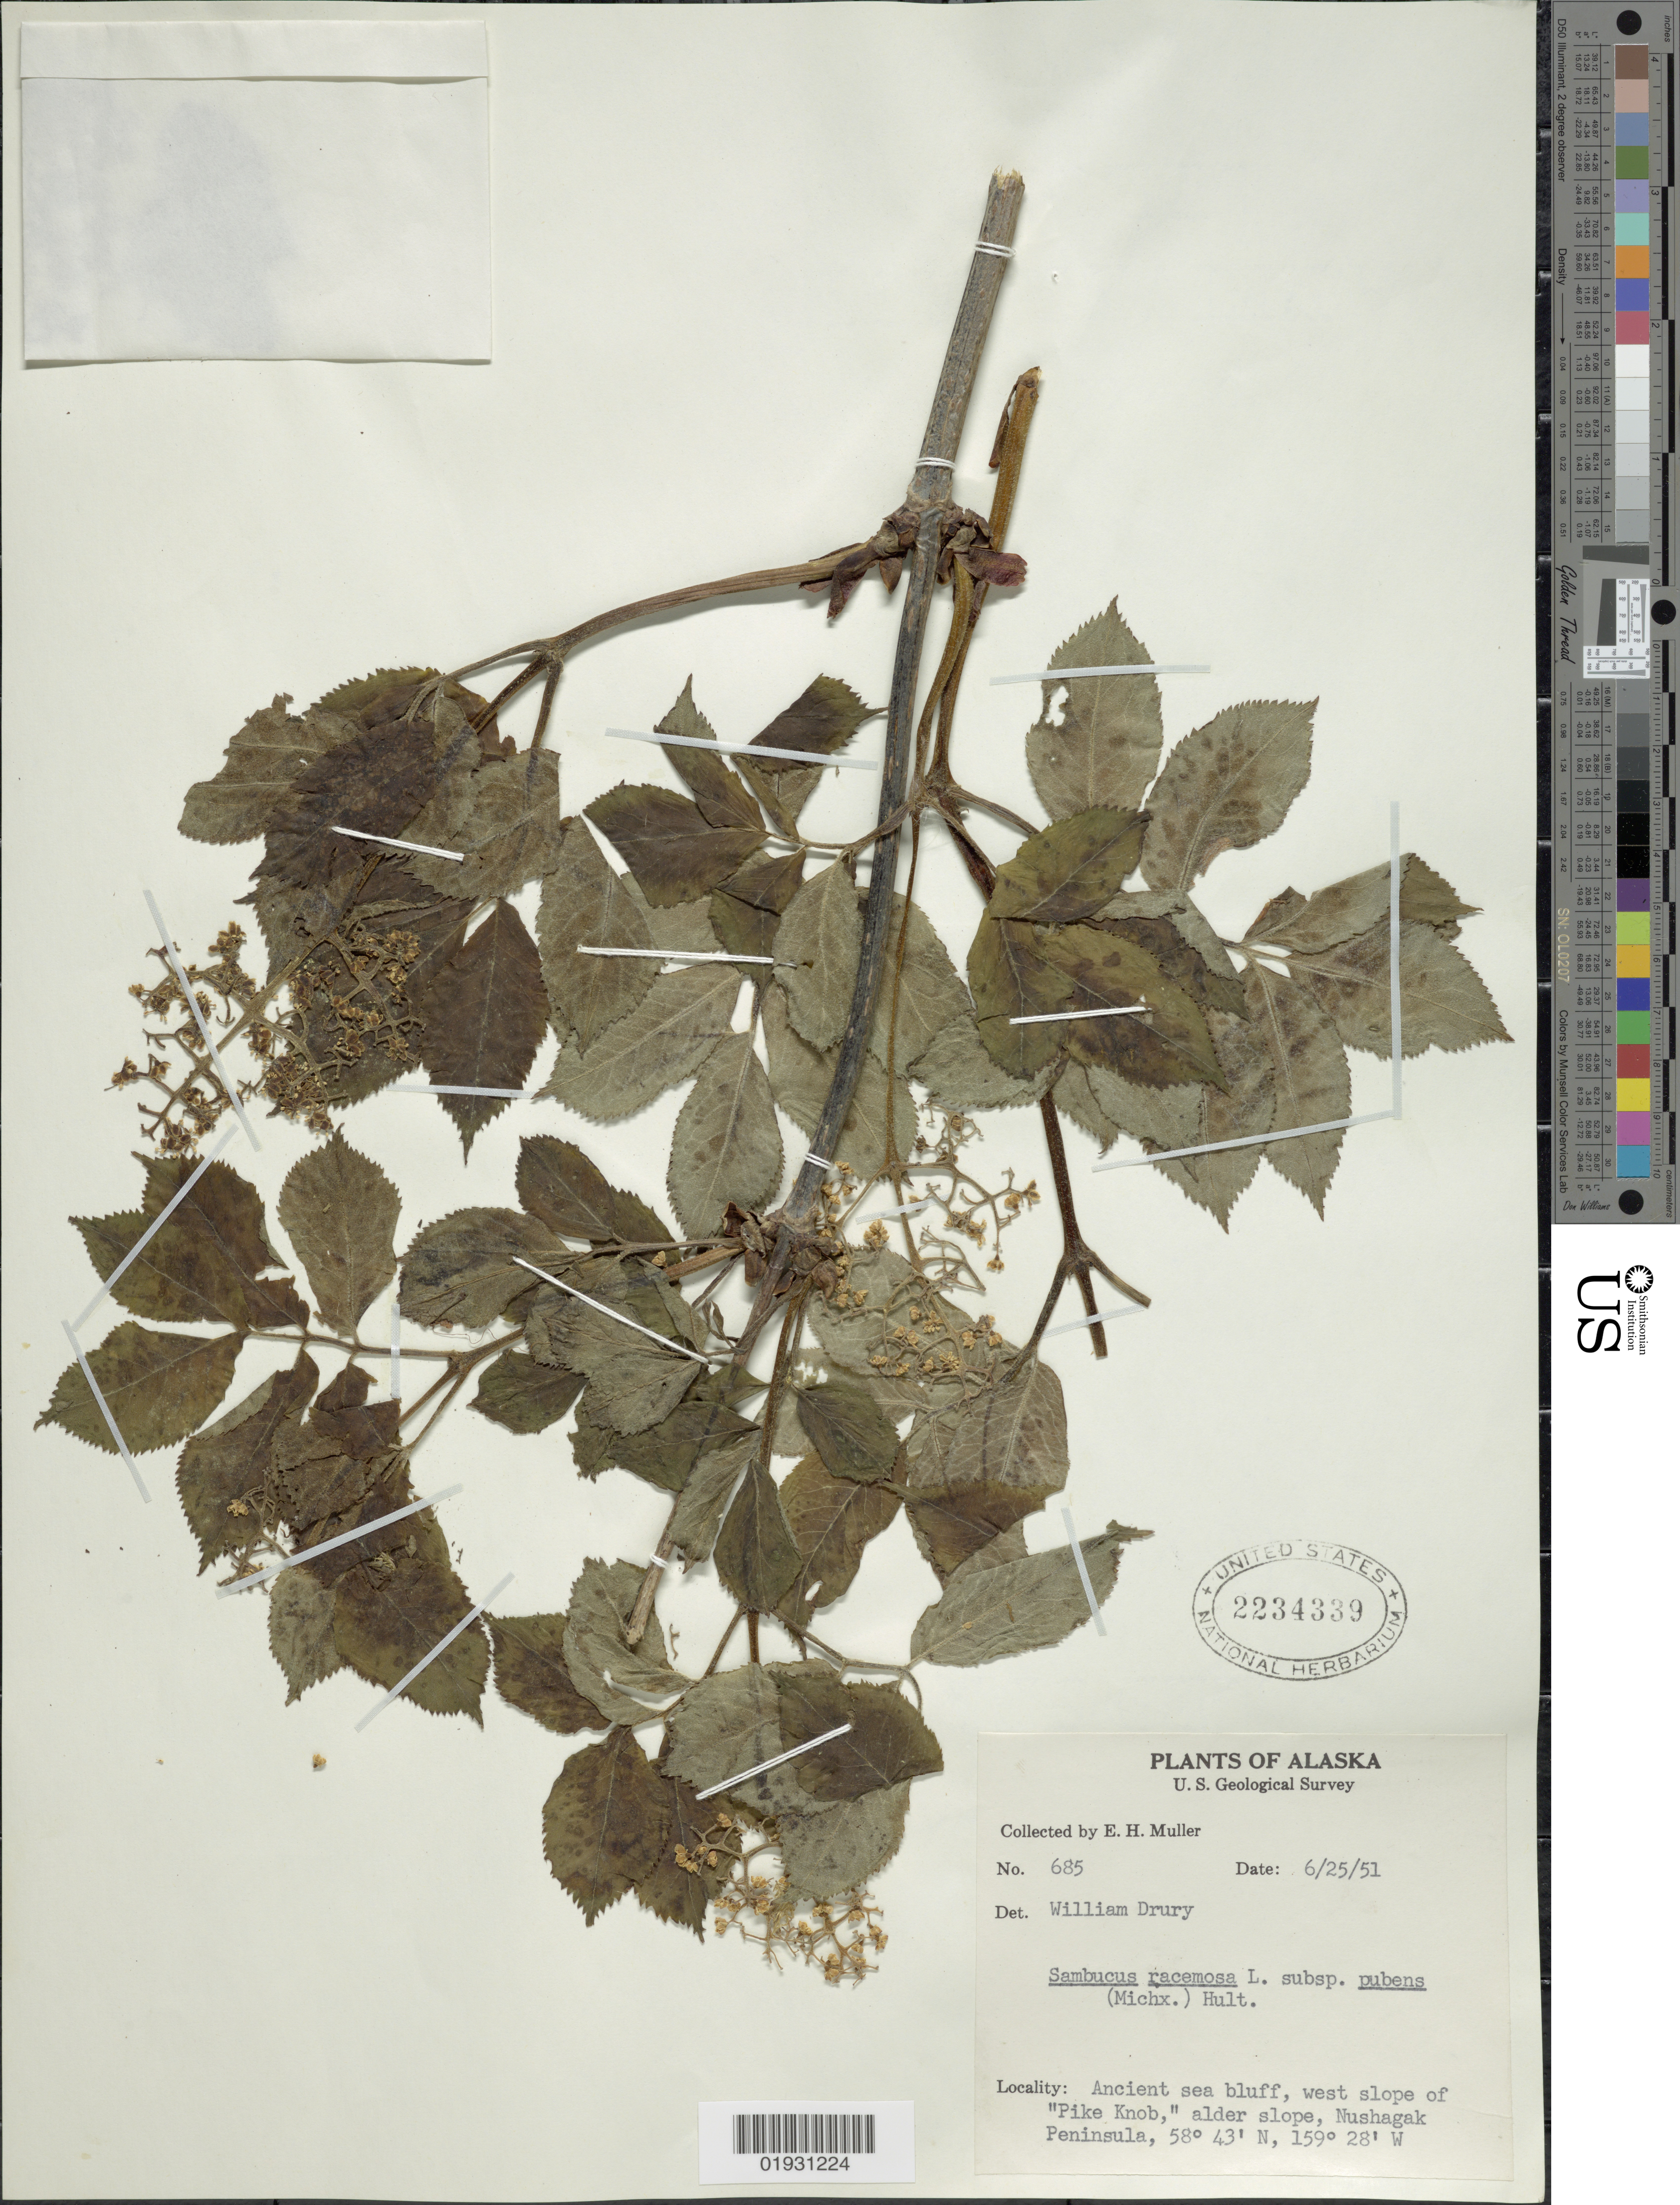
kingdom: Plantae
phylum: Tracheophyta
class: Magnoliopsida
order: Dipsacales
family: Viburnaceae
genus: Sambucus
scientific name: Sambucus pubens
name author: Michx.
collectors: E. H. Muller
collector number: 685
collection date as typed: Transcribed d/m/y: 25/6/51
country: United States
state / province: Alaska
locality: Ancient sea bluff, west slope of "Pike Knob," alder slope, Nushagak Peninsula.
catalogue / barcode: US 2234339